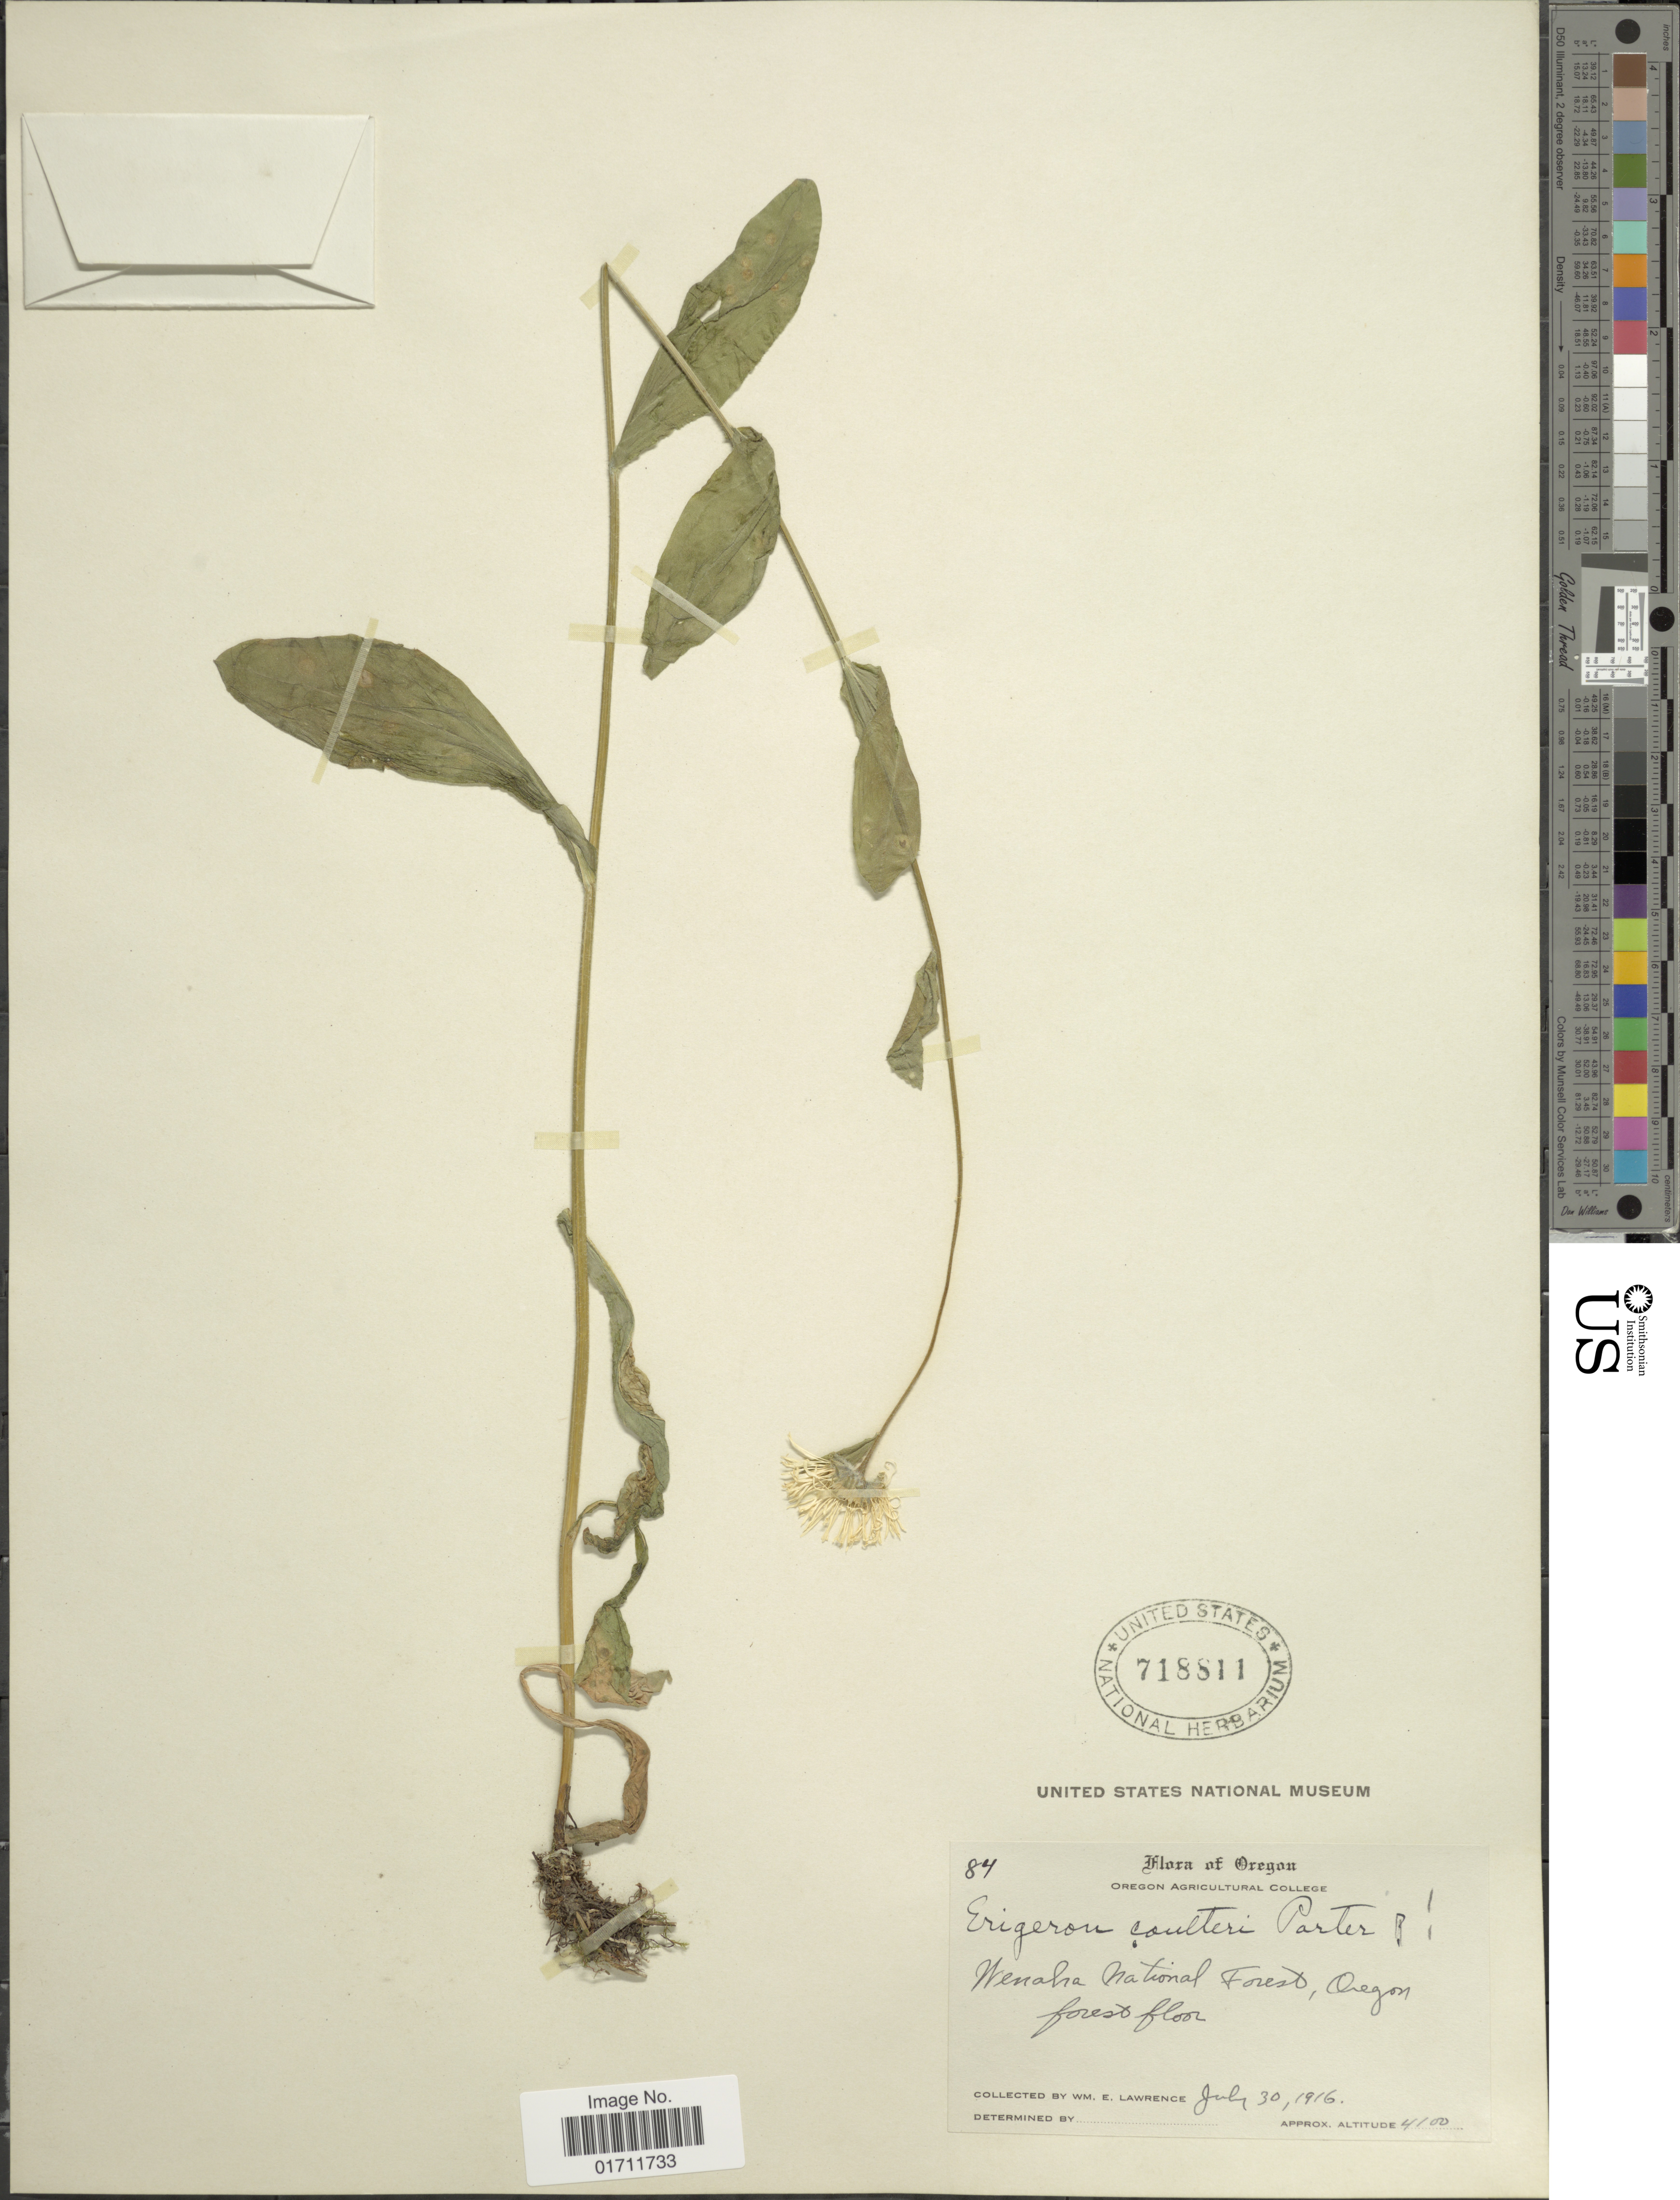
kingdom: Plantae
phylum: Tracheophyta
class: Magnoliopsida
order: Asterales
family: Asteraceae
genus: Erigeron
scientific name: Erigeron coulteri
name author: Porter in Porter & J.M. Coult.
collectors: W. Lawrence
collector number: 84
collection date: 1916-07-30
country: United States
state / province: Oregon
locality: Wenaha National Forest, Oregon forest floor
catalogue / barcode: US 718811